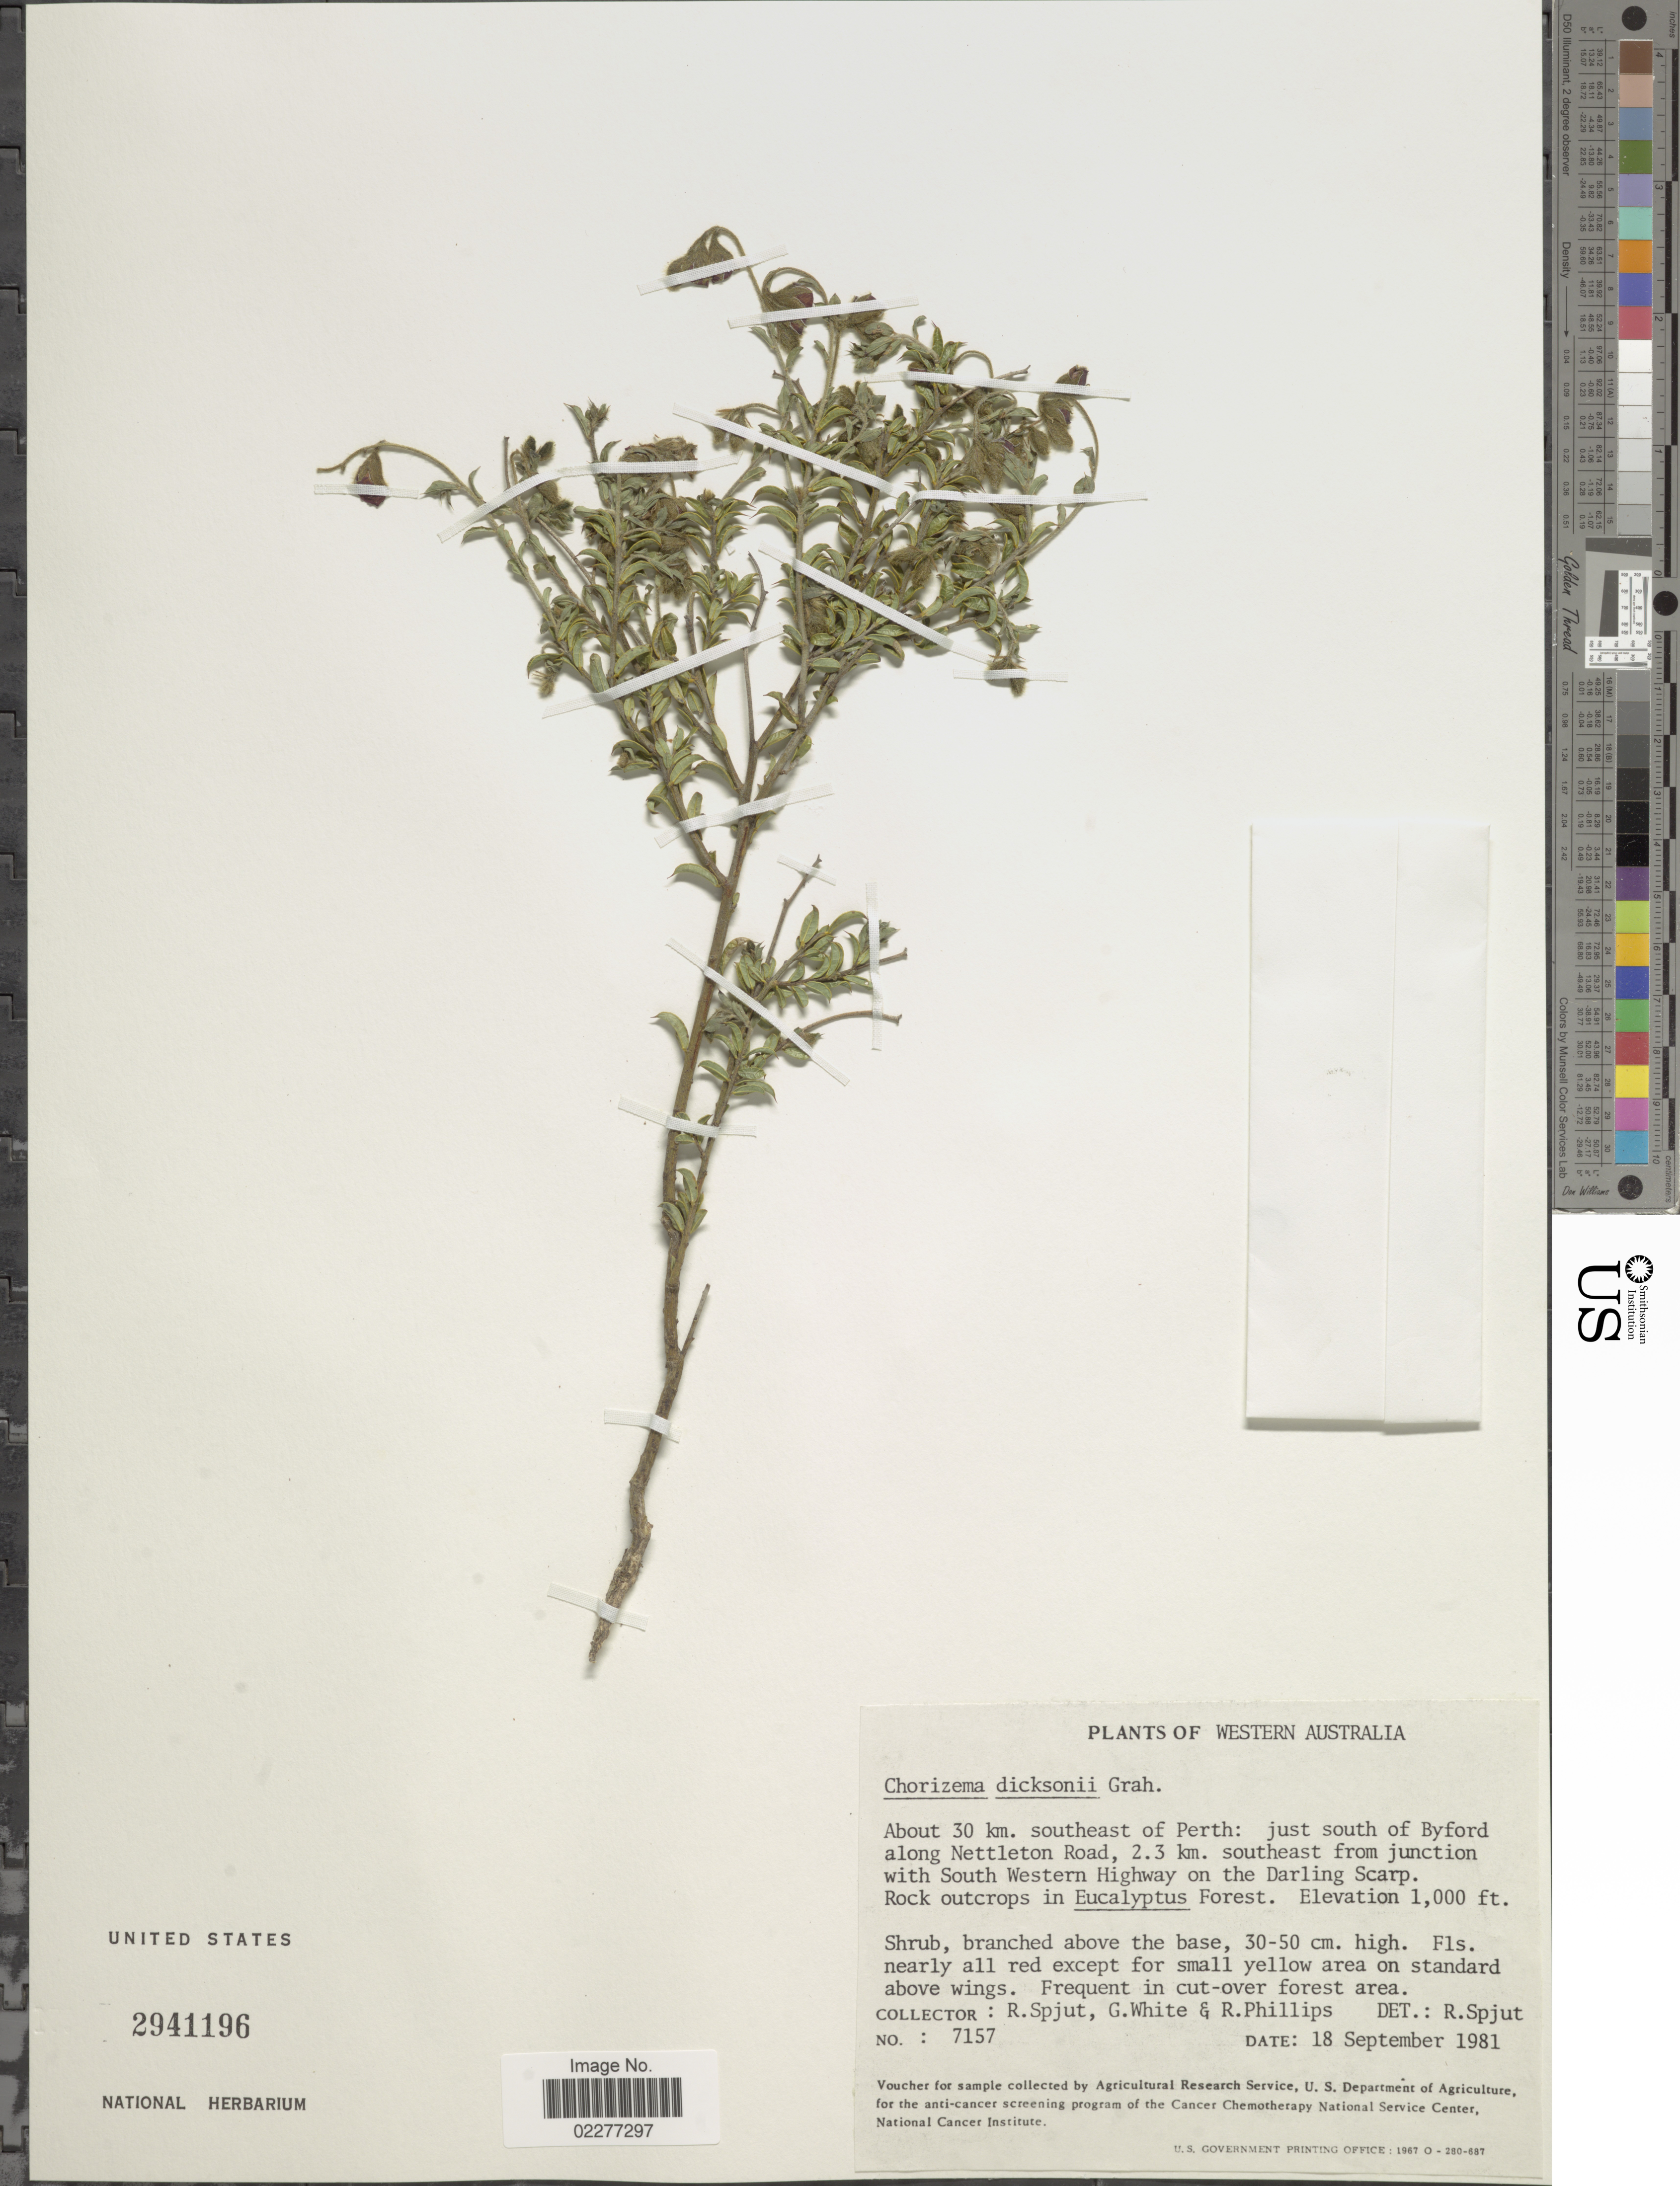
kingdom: Plantae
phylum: Tracheophyta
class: Magnoliopsida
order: Fabales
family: Fabaceae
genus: Chorizema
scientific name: Chorizema dicksoni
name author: Graham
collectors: R. Spjut, G. White & R. Phillips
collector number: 7157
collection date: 1981-09-18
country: Australia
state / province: Western Australia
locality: About 30 km southeast of Perth: just south of Byford along Nettleton Road, 2.3 km southeast from junction with South Western Highway on the Darling Scarp Rock outcrops in Eucalyptus Forest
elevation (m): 305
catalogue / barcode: US 2941196